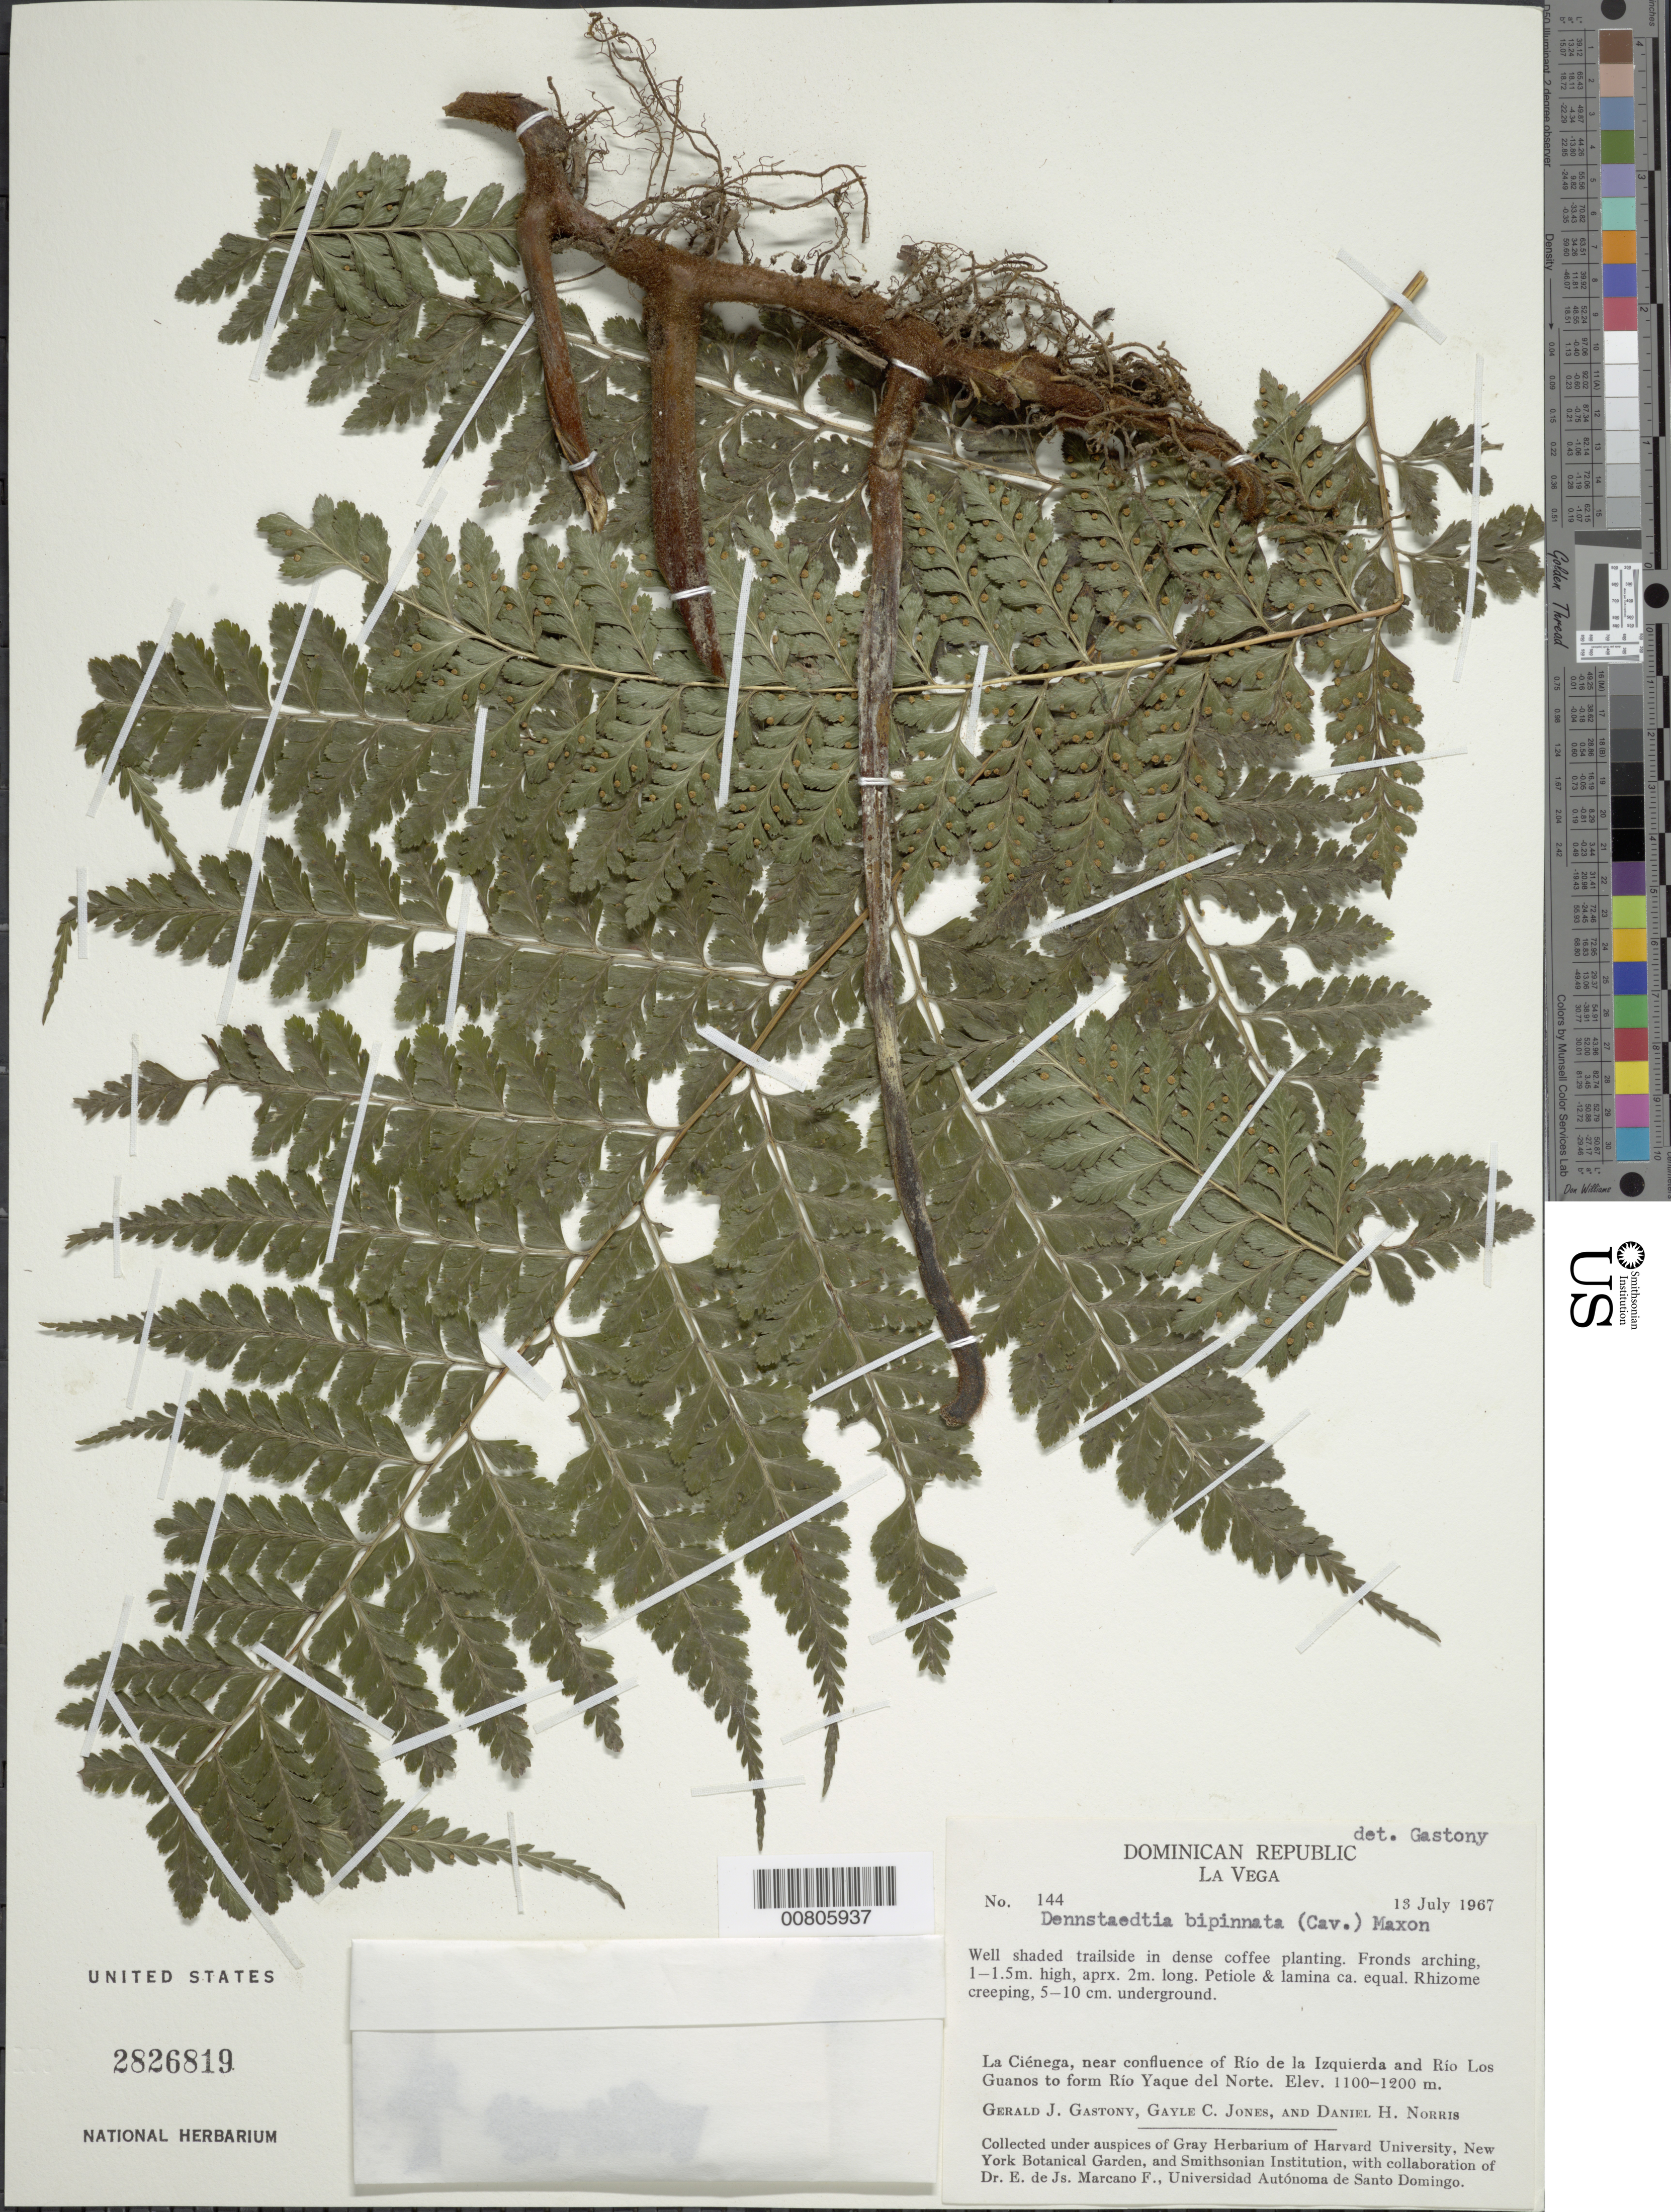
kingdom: Plantae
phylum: Tracheophyta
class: Polypodiopsida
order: Polypodiales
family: Dennstaedtiaceae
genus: Dennstaedtia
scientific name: Dennstaedtia bipinnata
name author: (Cav.) Maxon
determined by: Gastony, Gerald J.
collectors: G. Gastony, G. C. Jones & D. H. Norris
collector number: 144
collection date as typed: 13 Jul 1967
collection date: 1967-07-13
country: Dominican Republic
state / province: La Vega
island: Hispaniola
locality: La Ciénega, confluence of Río de la Izquierda dn Río los Guanos to form Río Yaque del Norte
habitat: Well-shaded trailside in dense coffee planting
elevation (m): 1100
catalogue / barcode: US 2826819